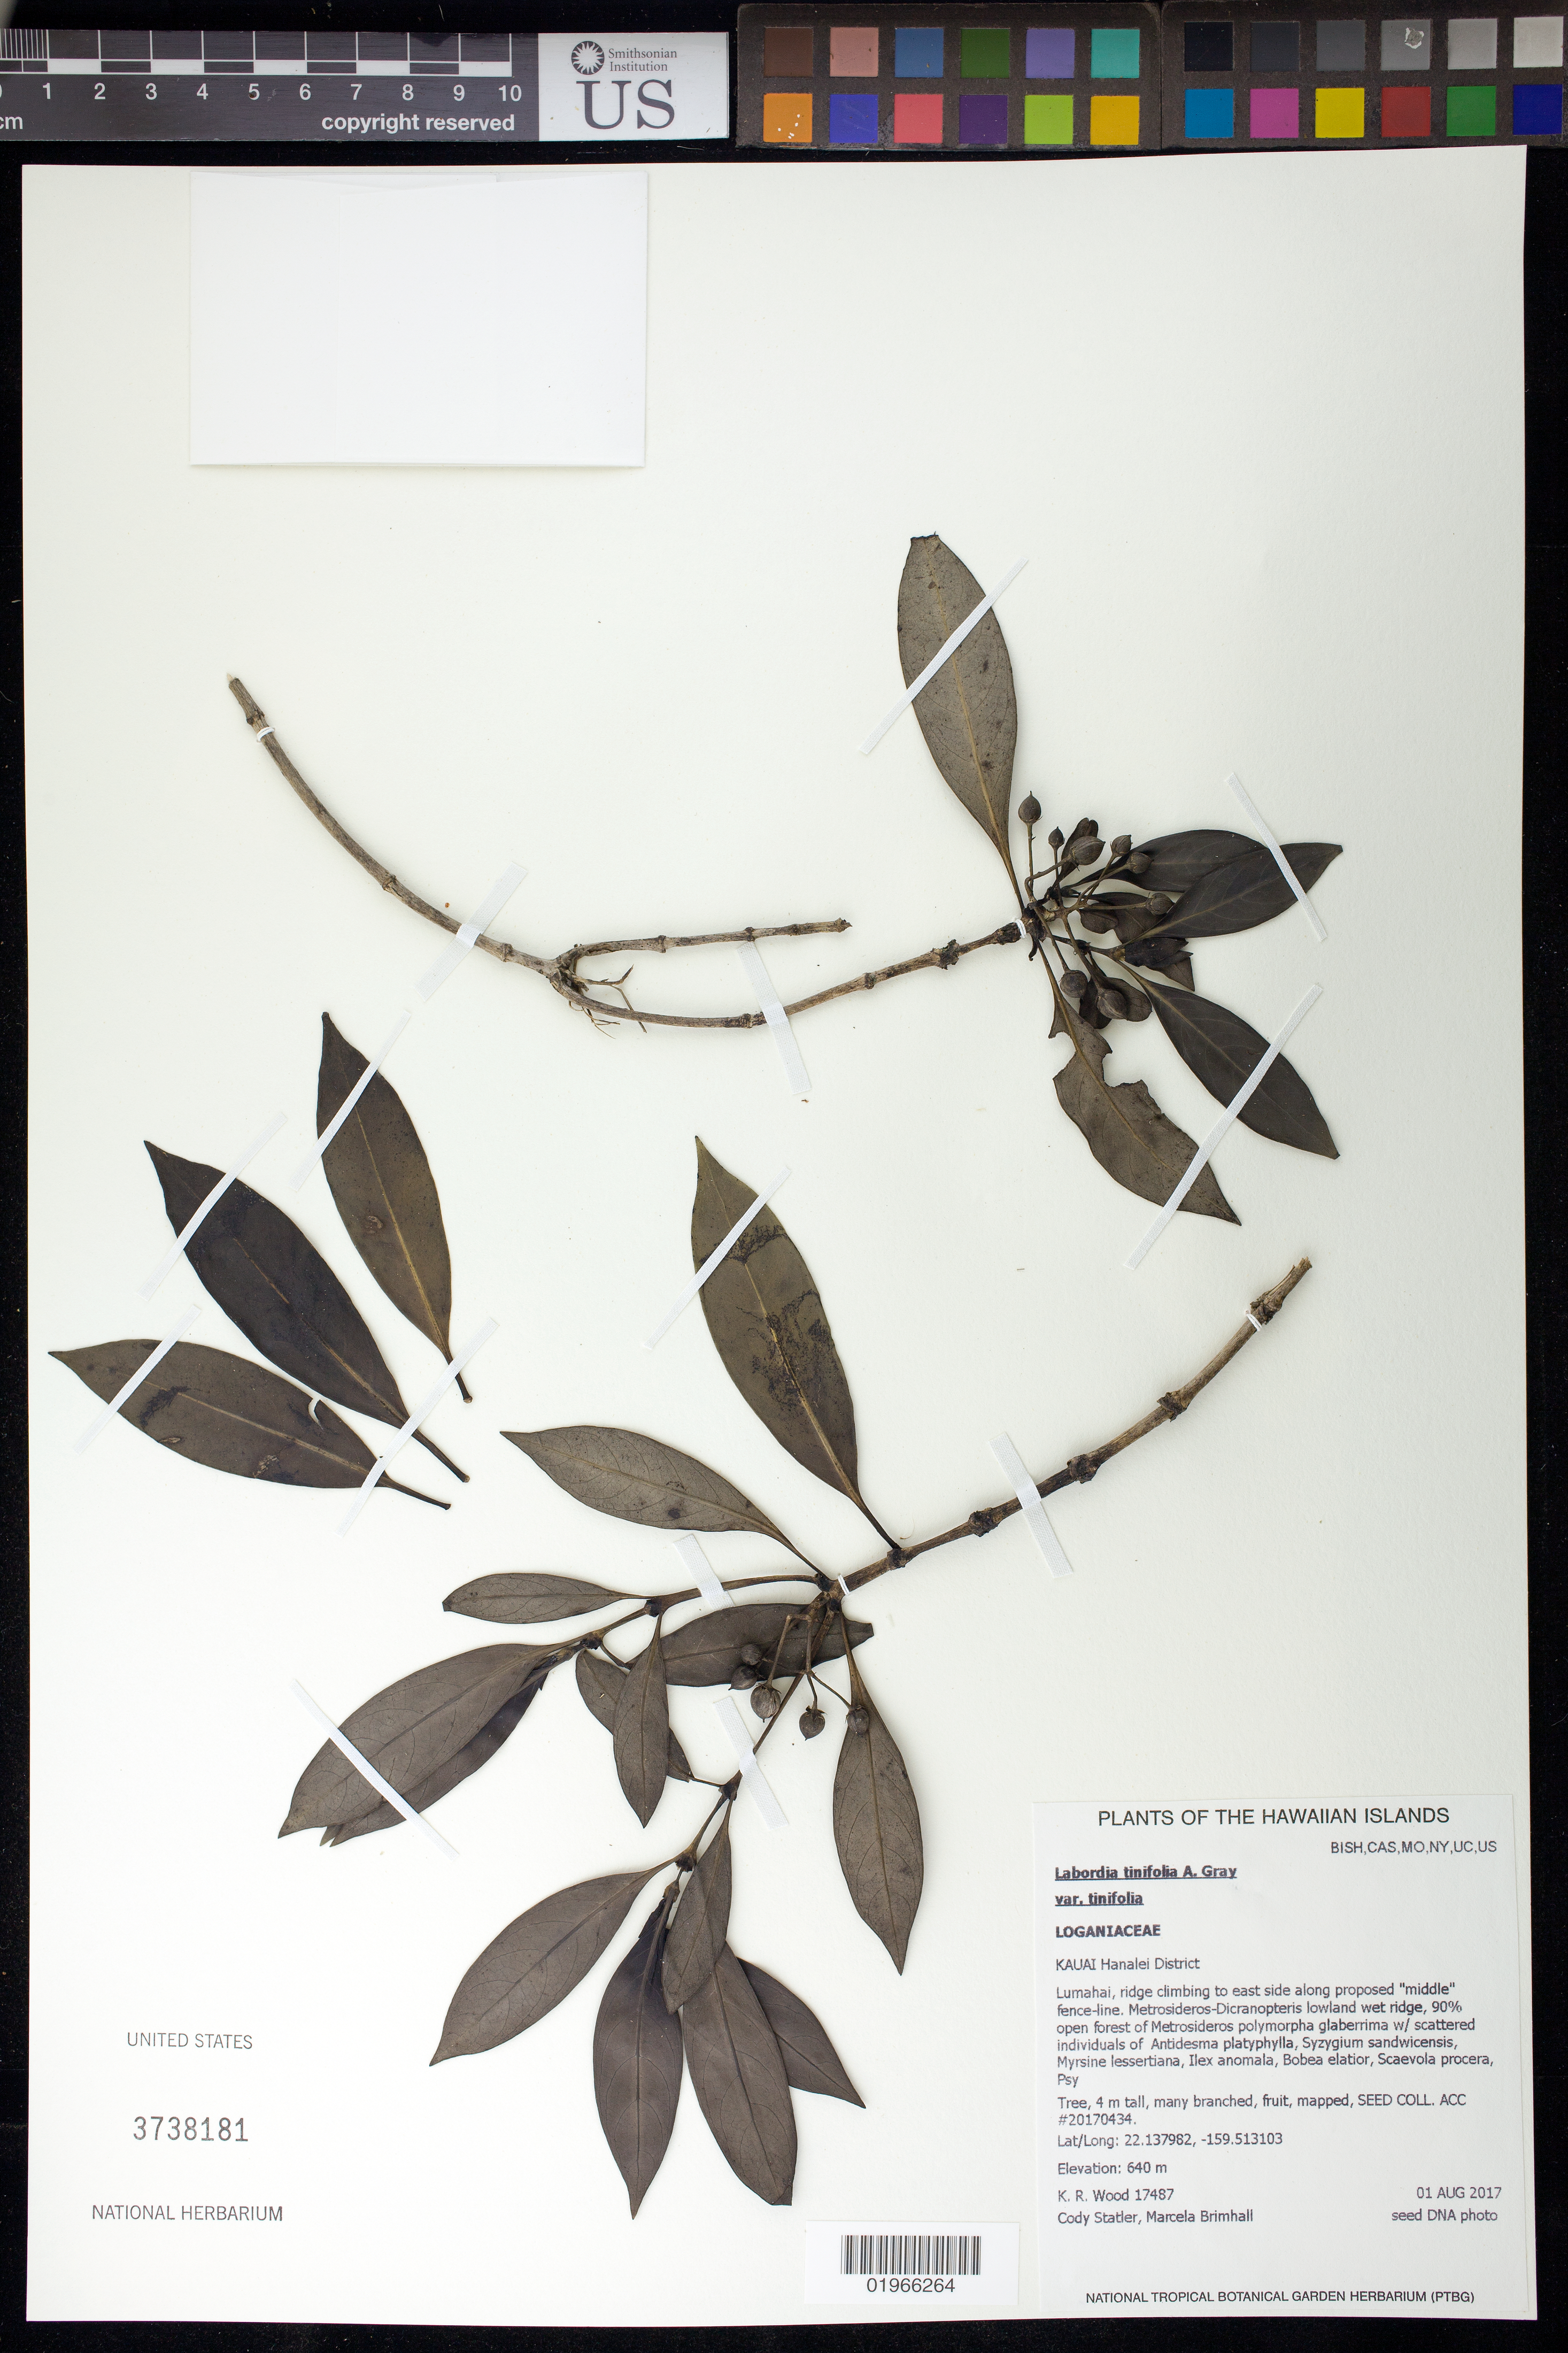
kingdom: Plantae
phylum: Tracheophyta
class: Magnoliopsida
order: Gentianales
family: Loganiaceae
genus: Geniostoma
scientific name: Geniostoma tinifolium var. tinifolium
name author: A. Gray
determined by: Wagner, W. L., (BOT), Smithsonian Institution - National Museum of Natural History (UNITED STATES)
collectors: K. R. Wood, C. Statler & M. Brimhall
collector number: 17487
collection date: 2017-08-01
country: United States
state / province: Hawaii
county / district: Kauai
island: Kaua'i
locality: Hanalei District, Lumahai, ridge climbing to east side along proposed "middle" fence line.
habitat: Lowland wet ridge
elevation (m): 640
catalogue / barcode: US 3738181